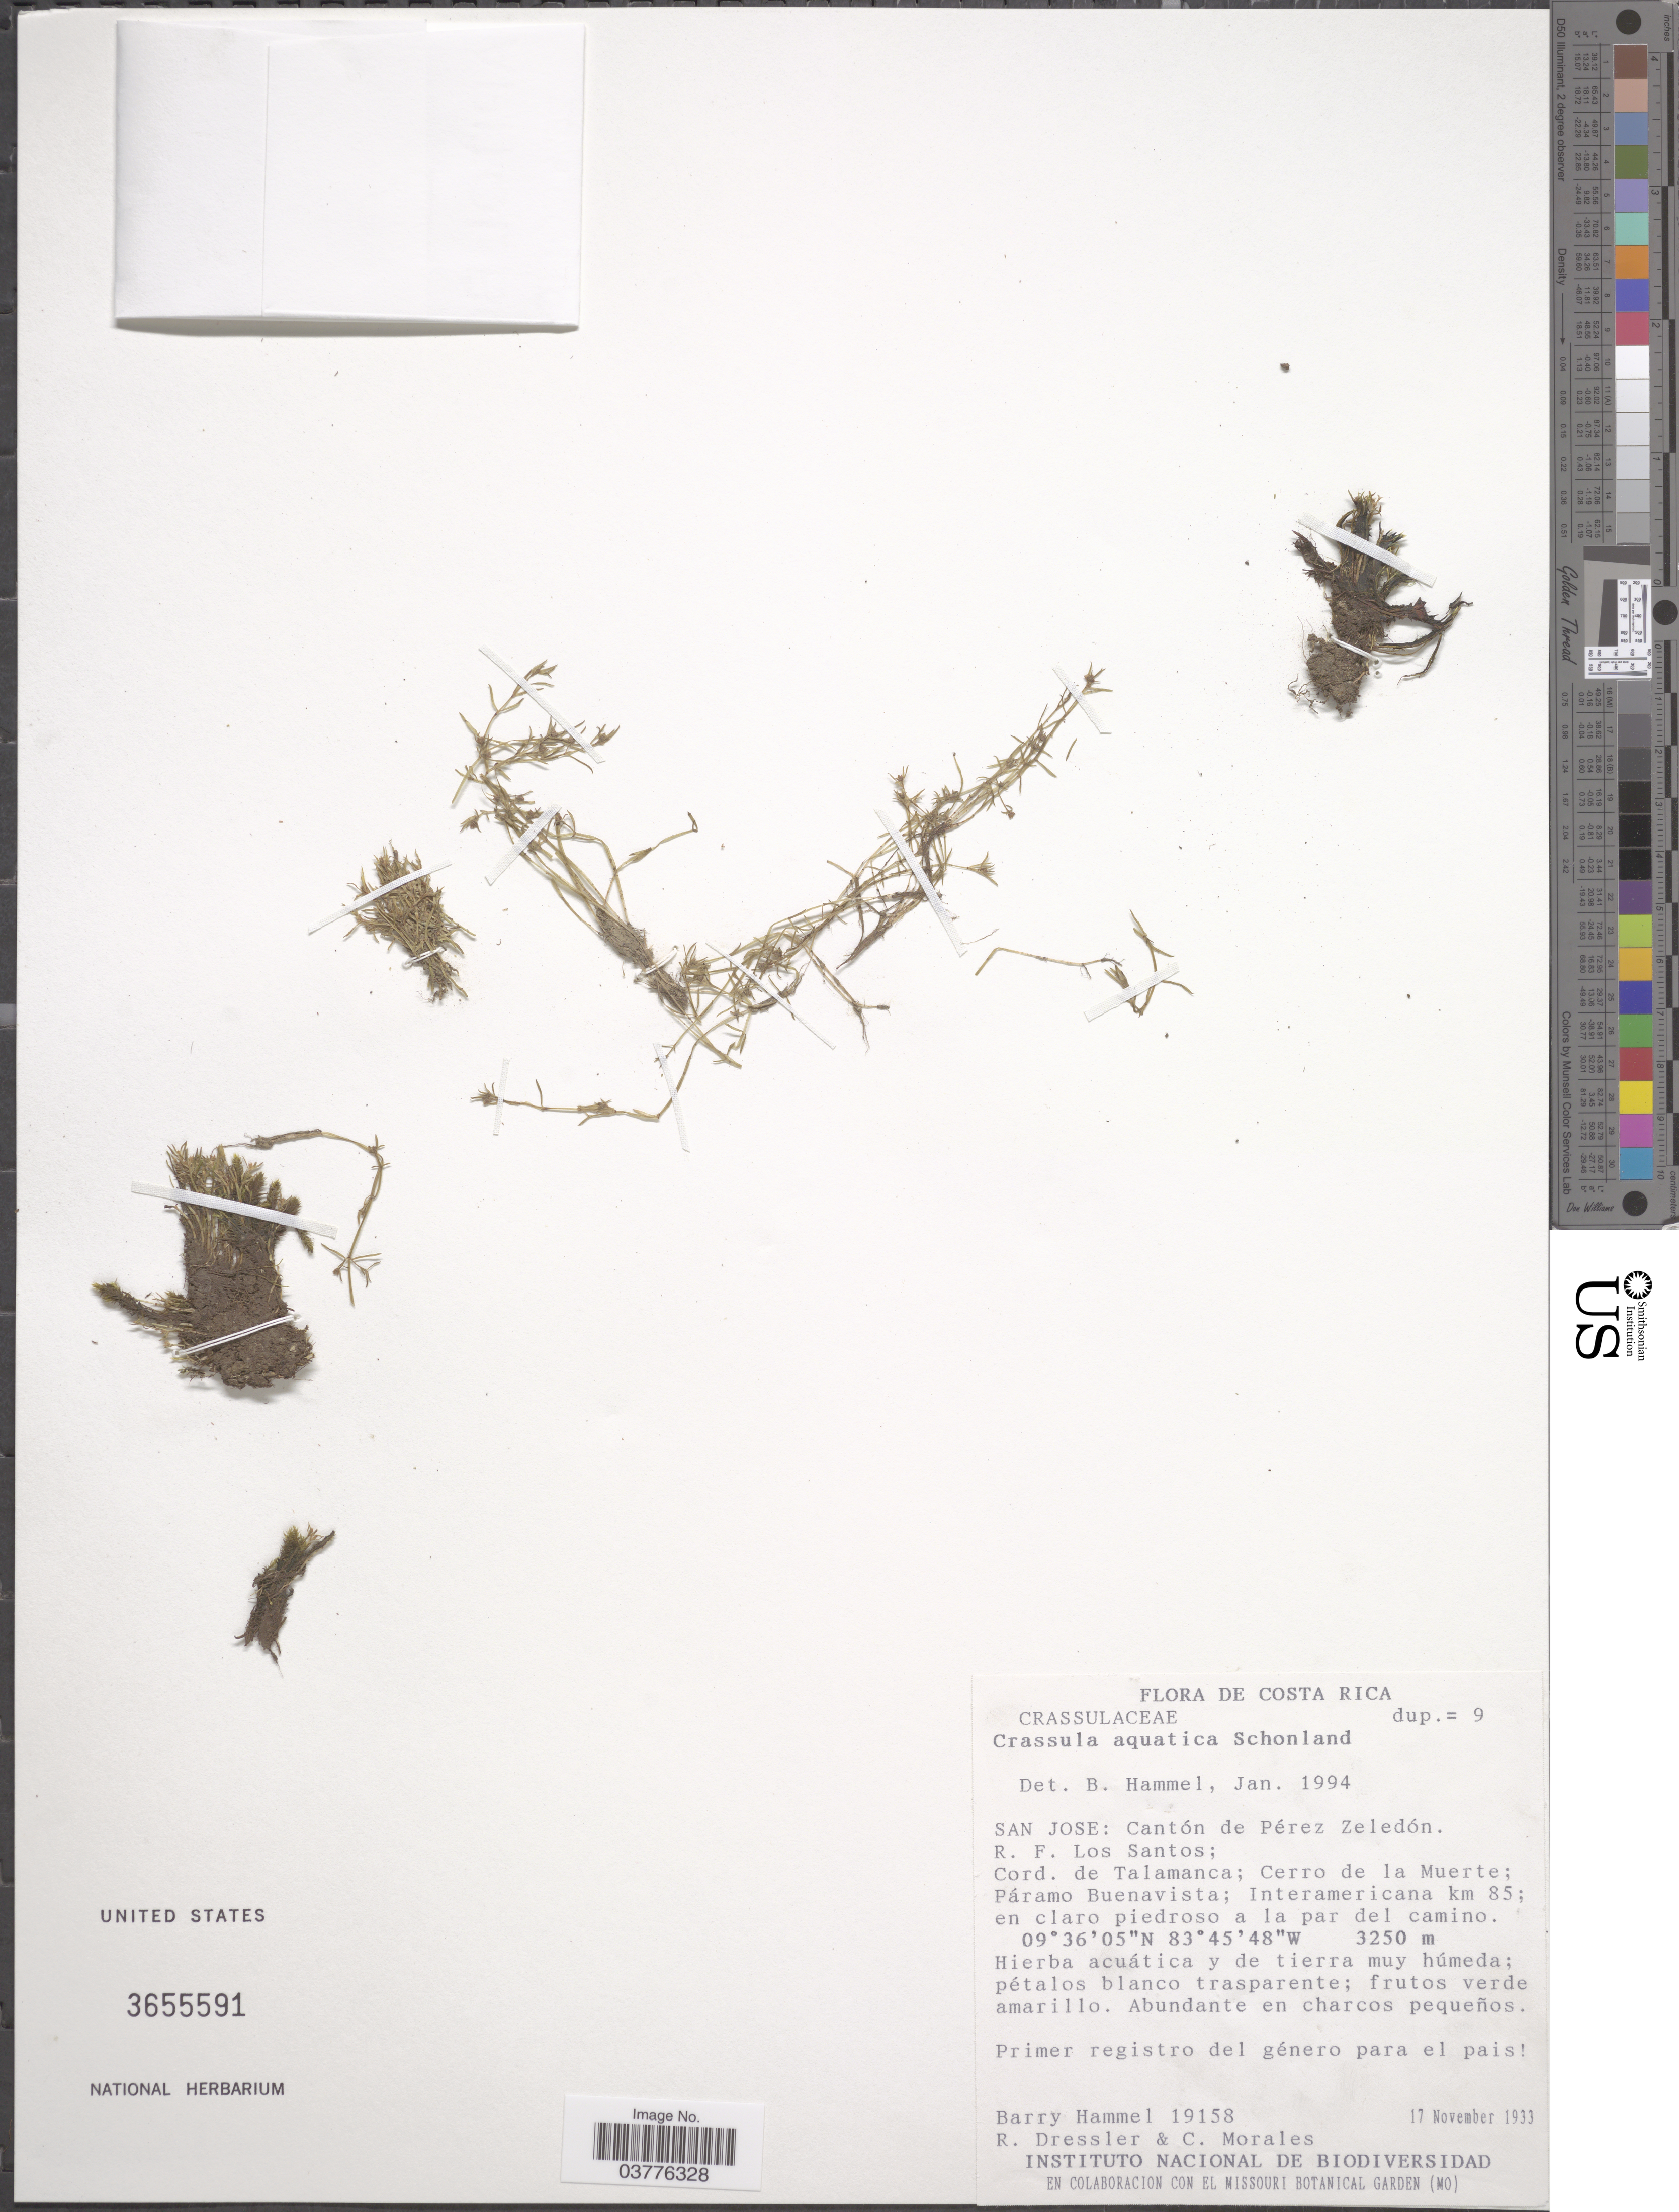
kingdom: Plantae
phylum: Tracheophyta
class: Magnoliopsida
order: Saxifragales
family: Crassulaceae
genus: Crassula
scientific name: Crassula aquatica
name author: (L.) Schönland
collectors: B. Hammel, R. Dressler & C. Morales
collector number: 19158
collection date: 1933-11-17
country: Costa Rica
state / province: San José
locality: Cantón de Pérez Zeledón. R. F. Los Santos. Cord. de Talamanca; Cerro de la Muerte; Páramo Buenavista; Interamericana km 85.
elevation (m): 3250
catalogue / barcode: US 3655591